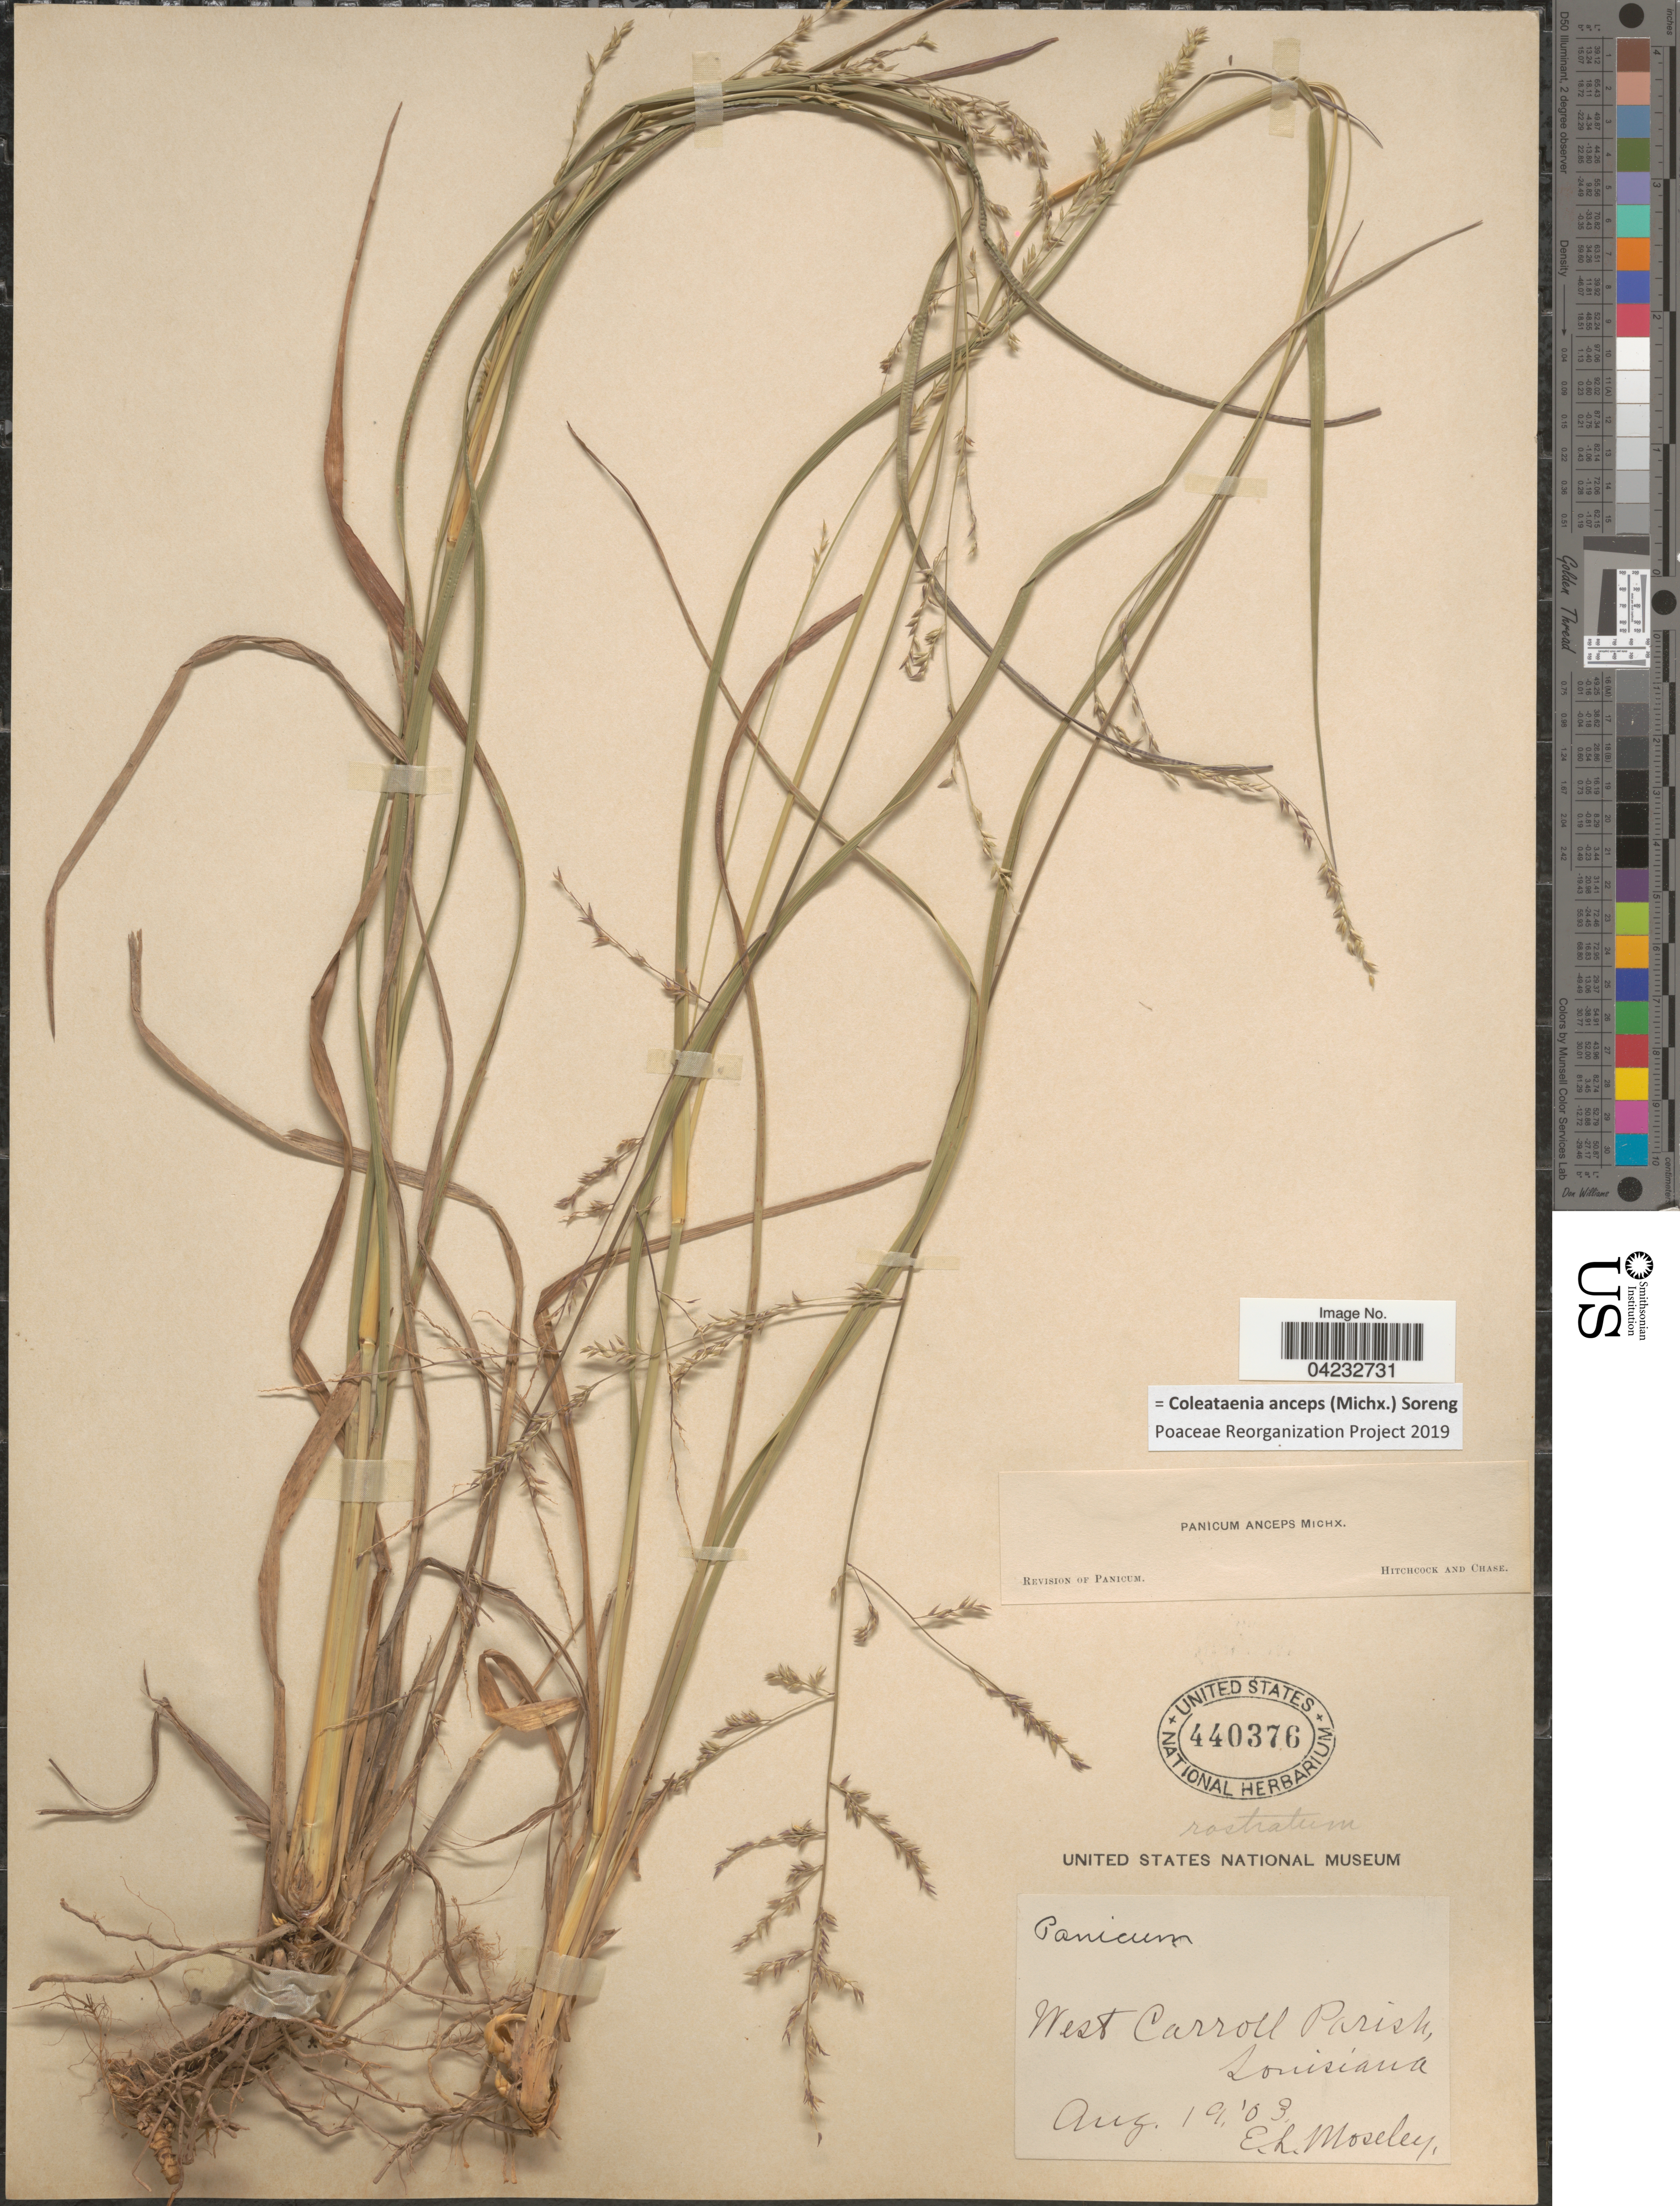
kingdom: Plantae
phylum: Tracheophyta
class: Liliopsida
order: Poales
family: Poaceae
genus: Coleataenia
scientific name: Coleataenia anceps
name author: (Michx.) Soreng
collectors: E. Moseley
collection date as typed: Transcribed d/m/y: 19/8/3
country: United States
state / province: Louisiana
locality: West Carroll Parish.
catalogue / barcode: US 440376